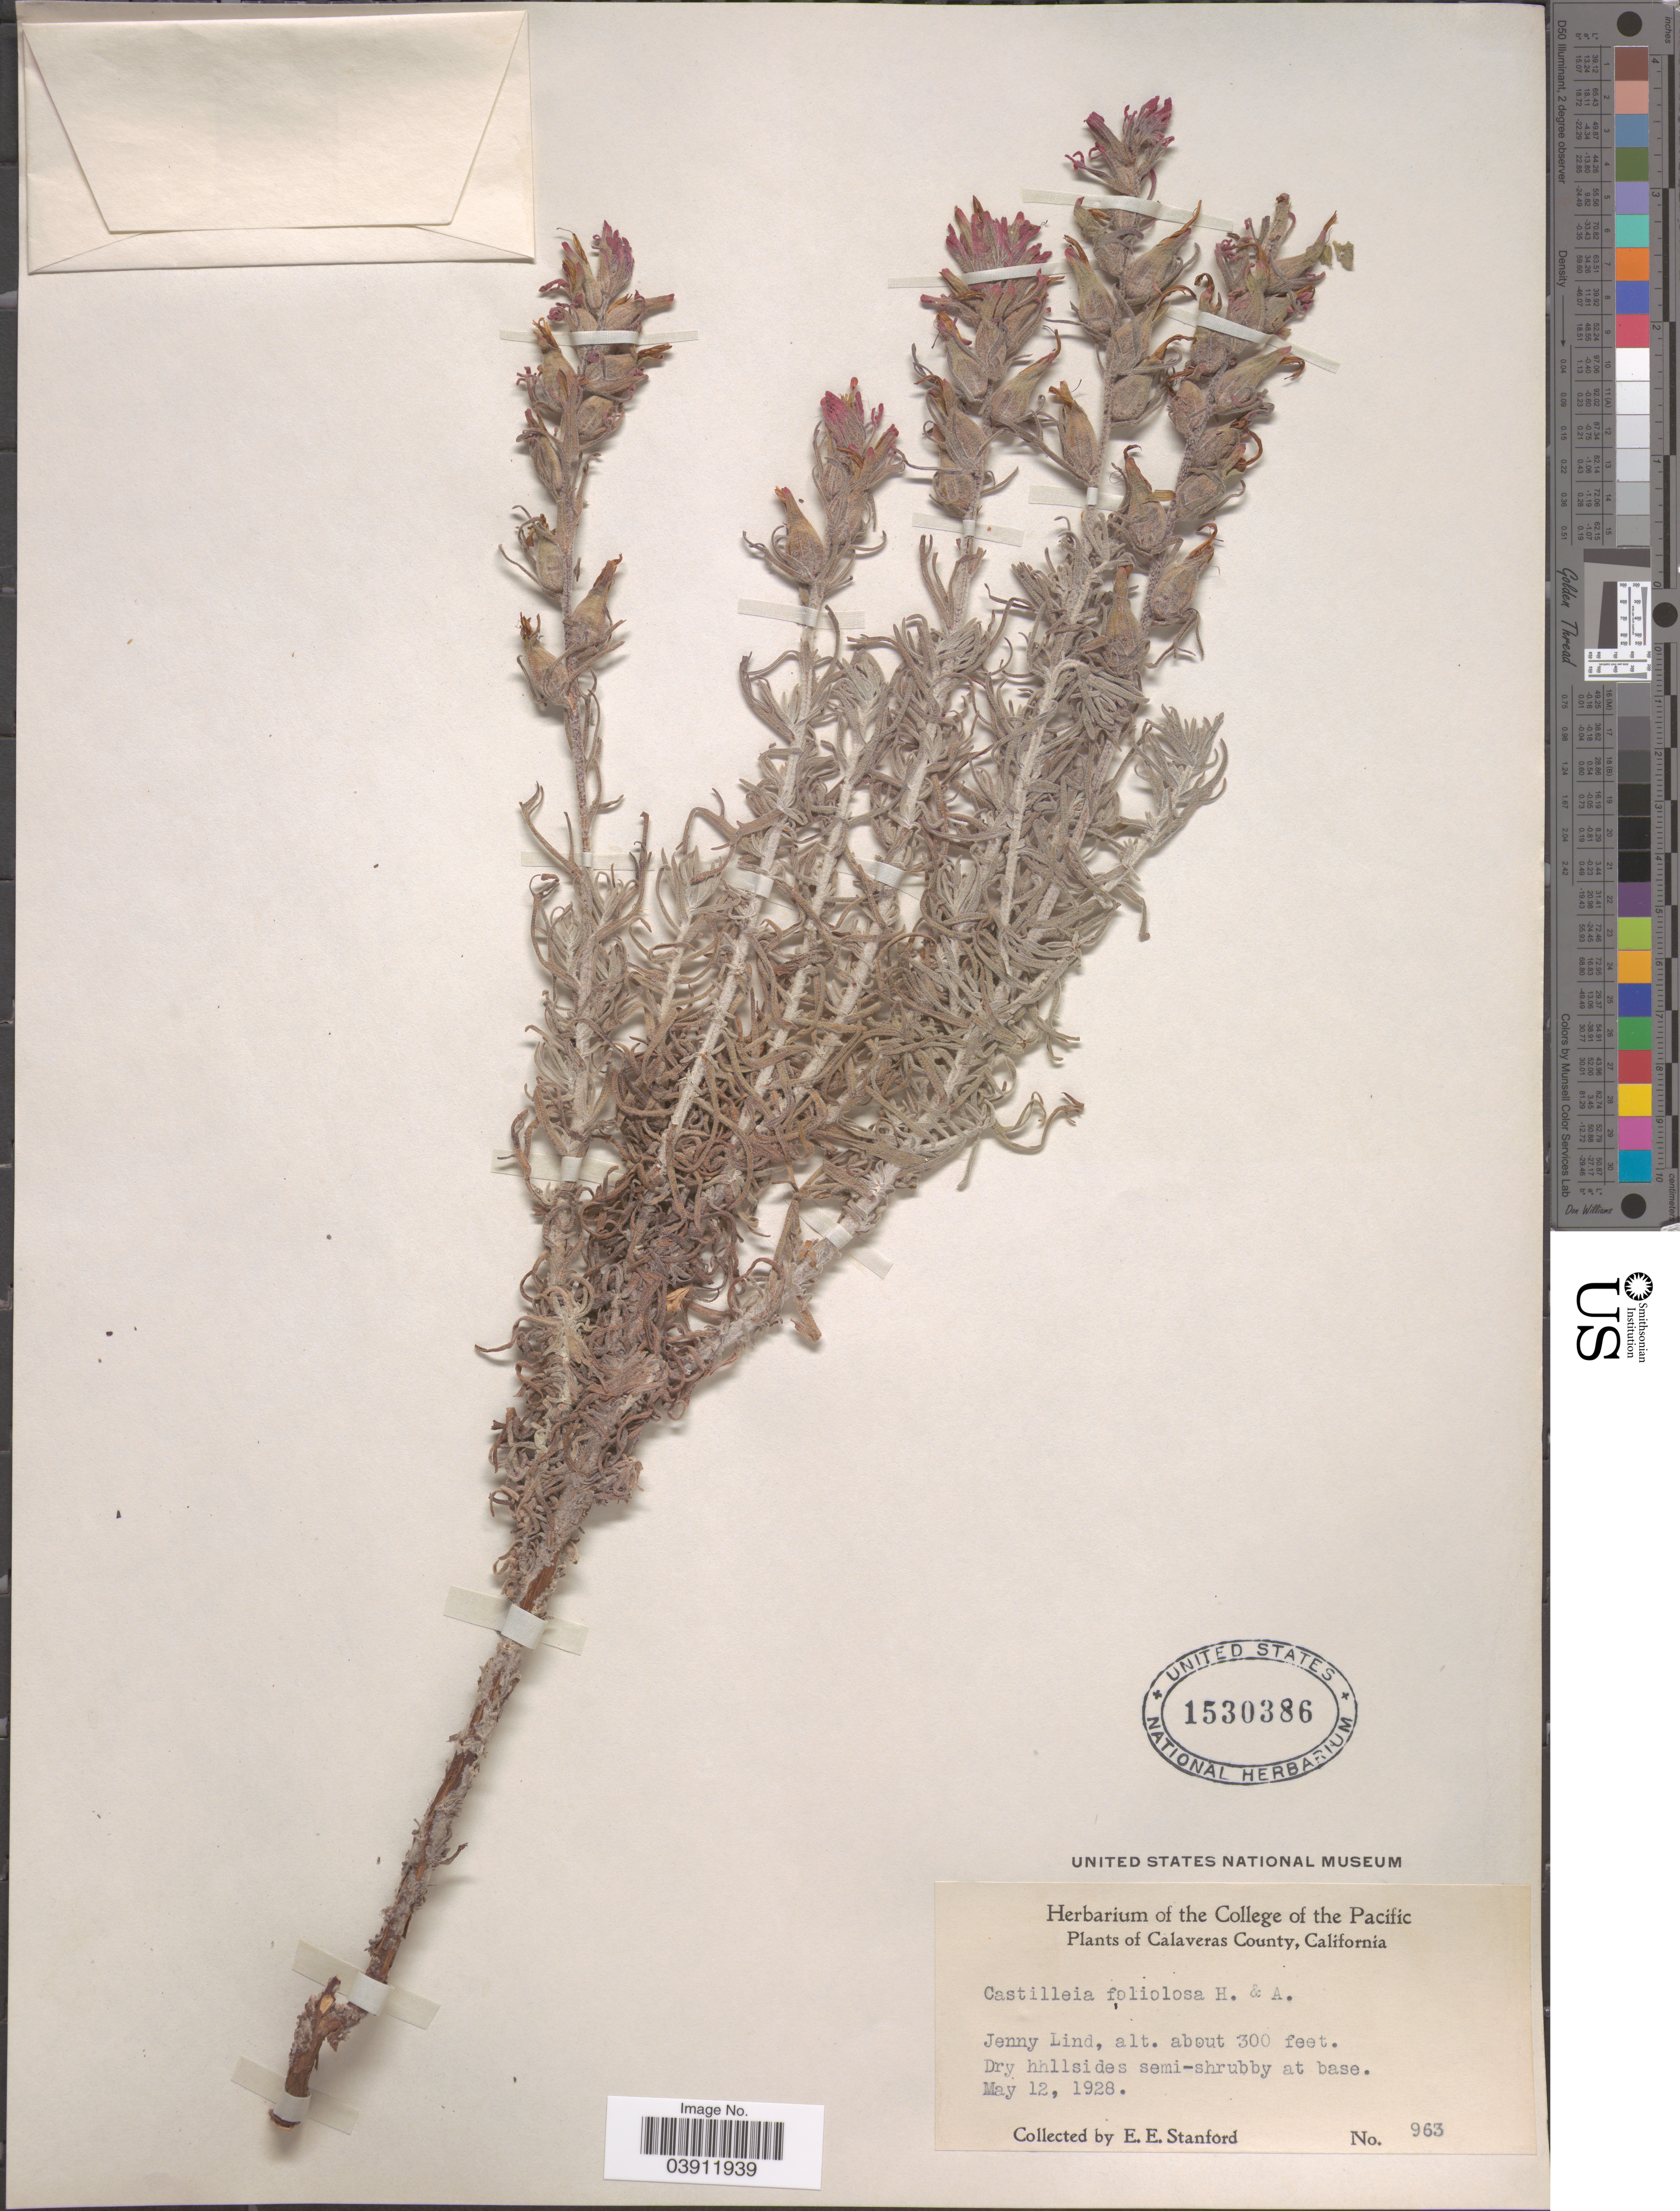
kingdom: Plantae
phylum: Tracheophyta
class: Magnoliopsida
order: Lamiales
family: Orobanchaceae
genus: Castilleja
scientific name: Castilleja foliolosa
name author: Hook. f.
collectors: E. Stanford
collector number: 963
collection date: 1928-05-12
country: United States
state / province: California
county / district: Calaveras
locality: Calaveras County. Jenny lind.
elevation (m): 91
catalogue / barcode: US 1530386